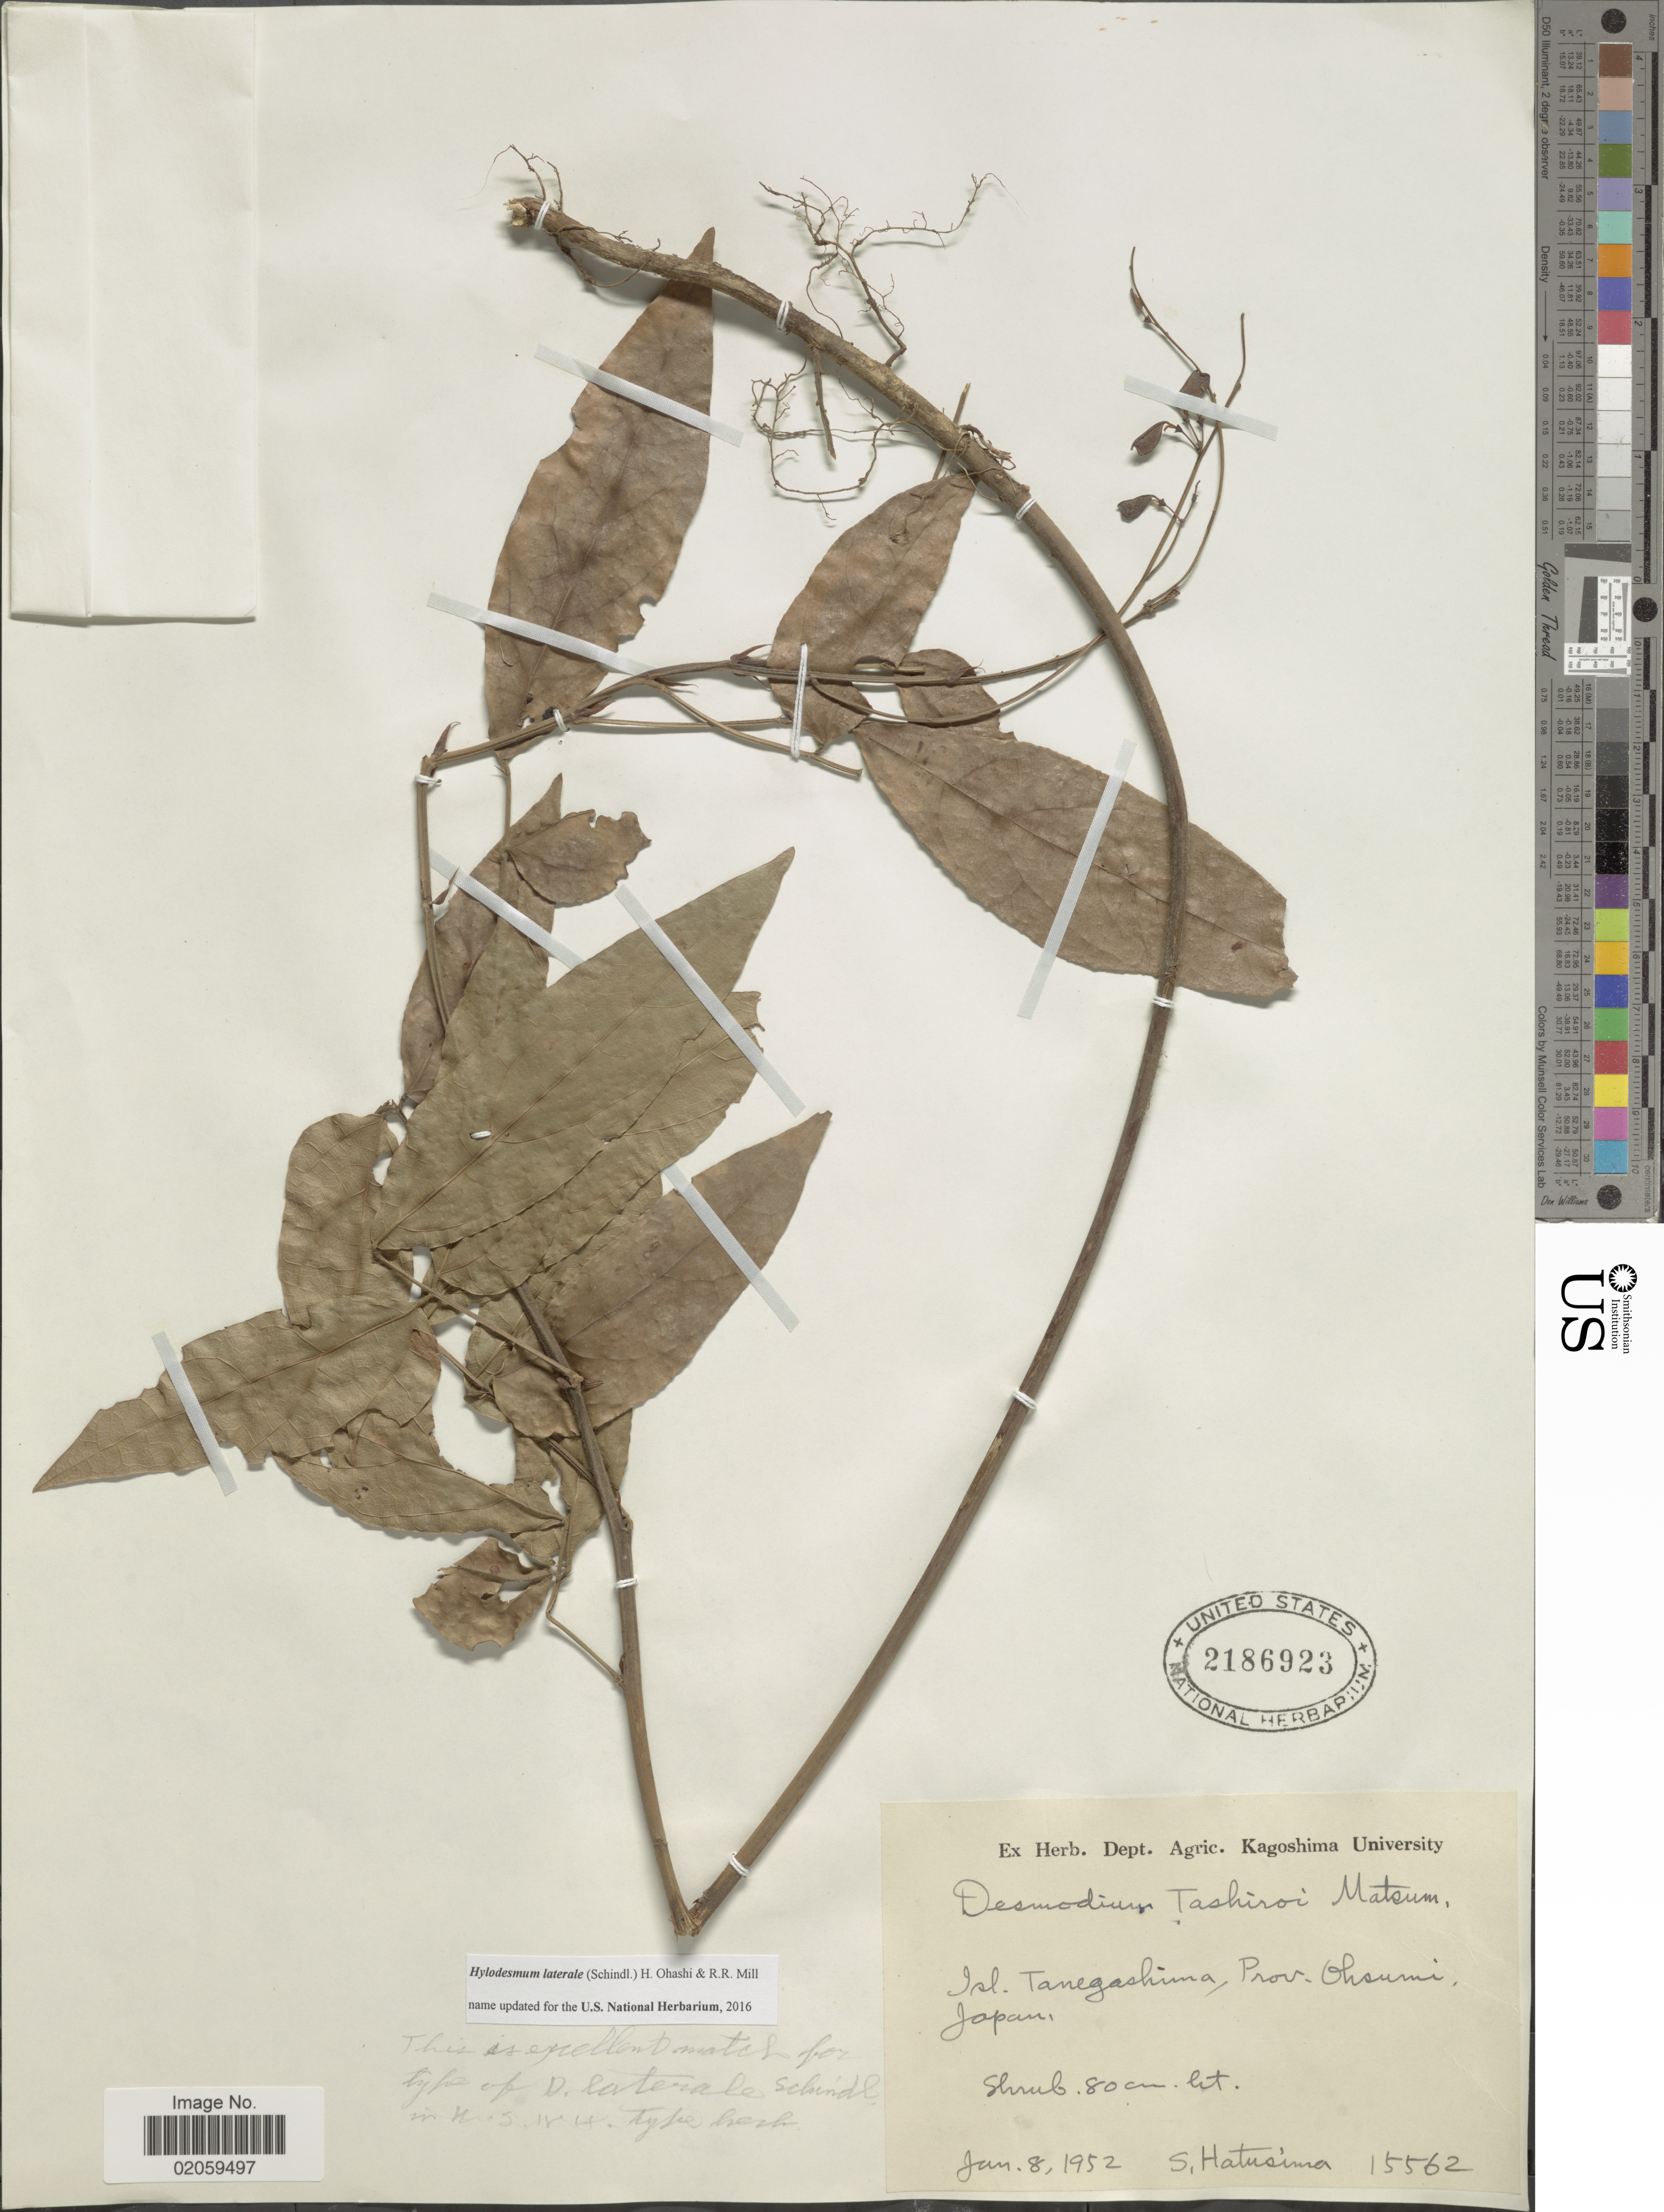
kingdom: Plantae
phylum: Tracheophyta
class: Magnoliopsida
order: Fabales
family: Fabaceae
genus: Hylodesmum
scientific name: Hylodesmum laterale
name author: (Schindl.) H. Ohashi & R.R. Mill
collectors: S. Hatusima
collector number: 15562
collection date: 1952-01-08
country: Japan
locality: Isl. Tanegashima, Prov. Ohsumi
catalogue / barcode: US 2186923